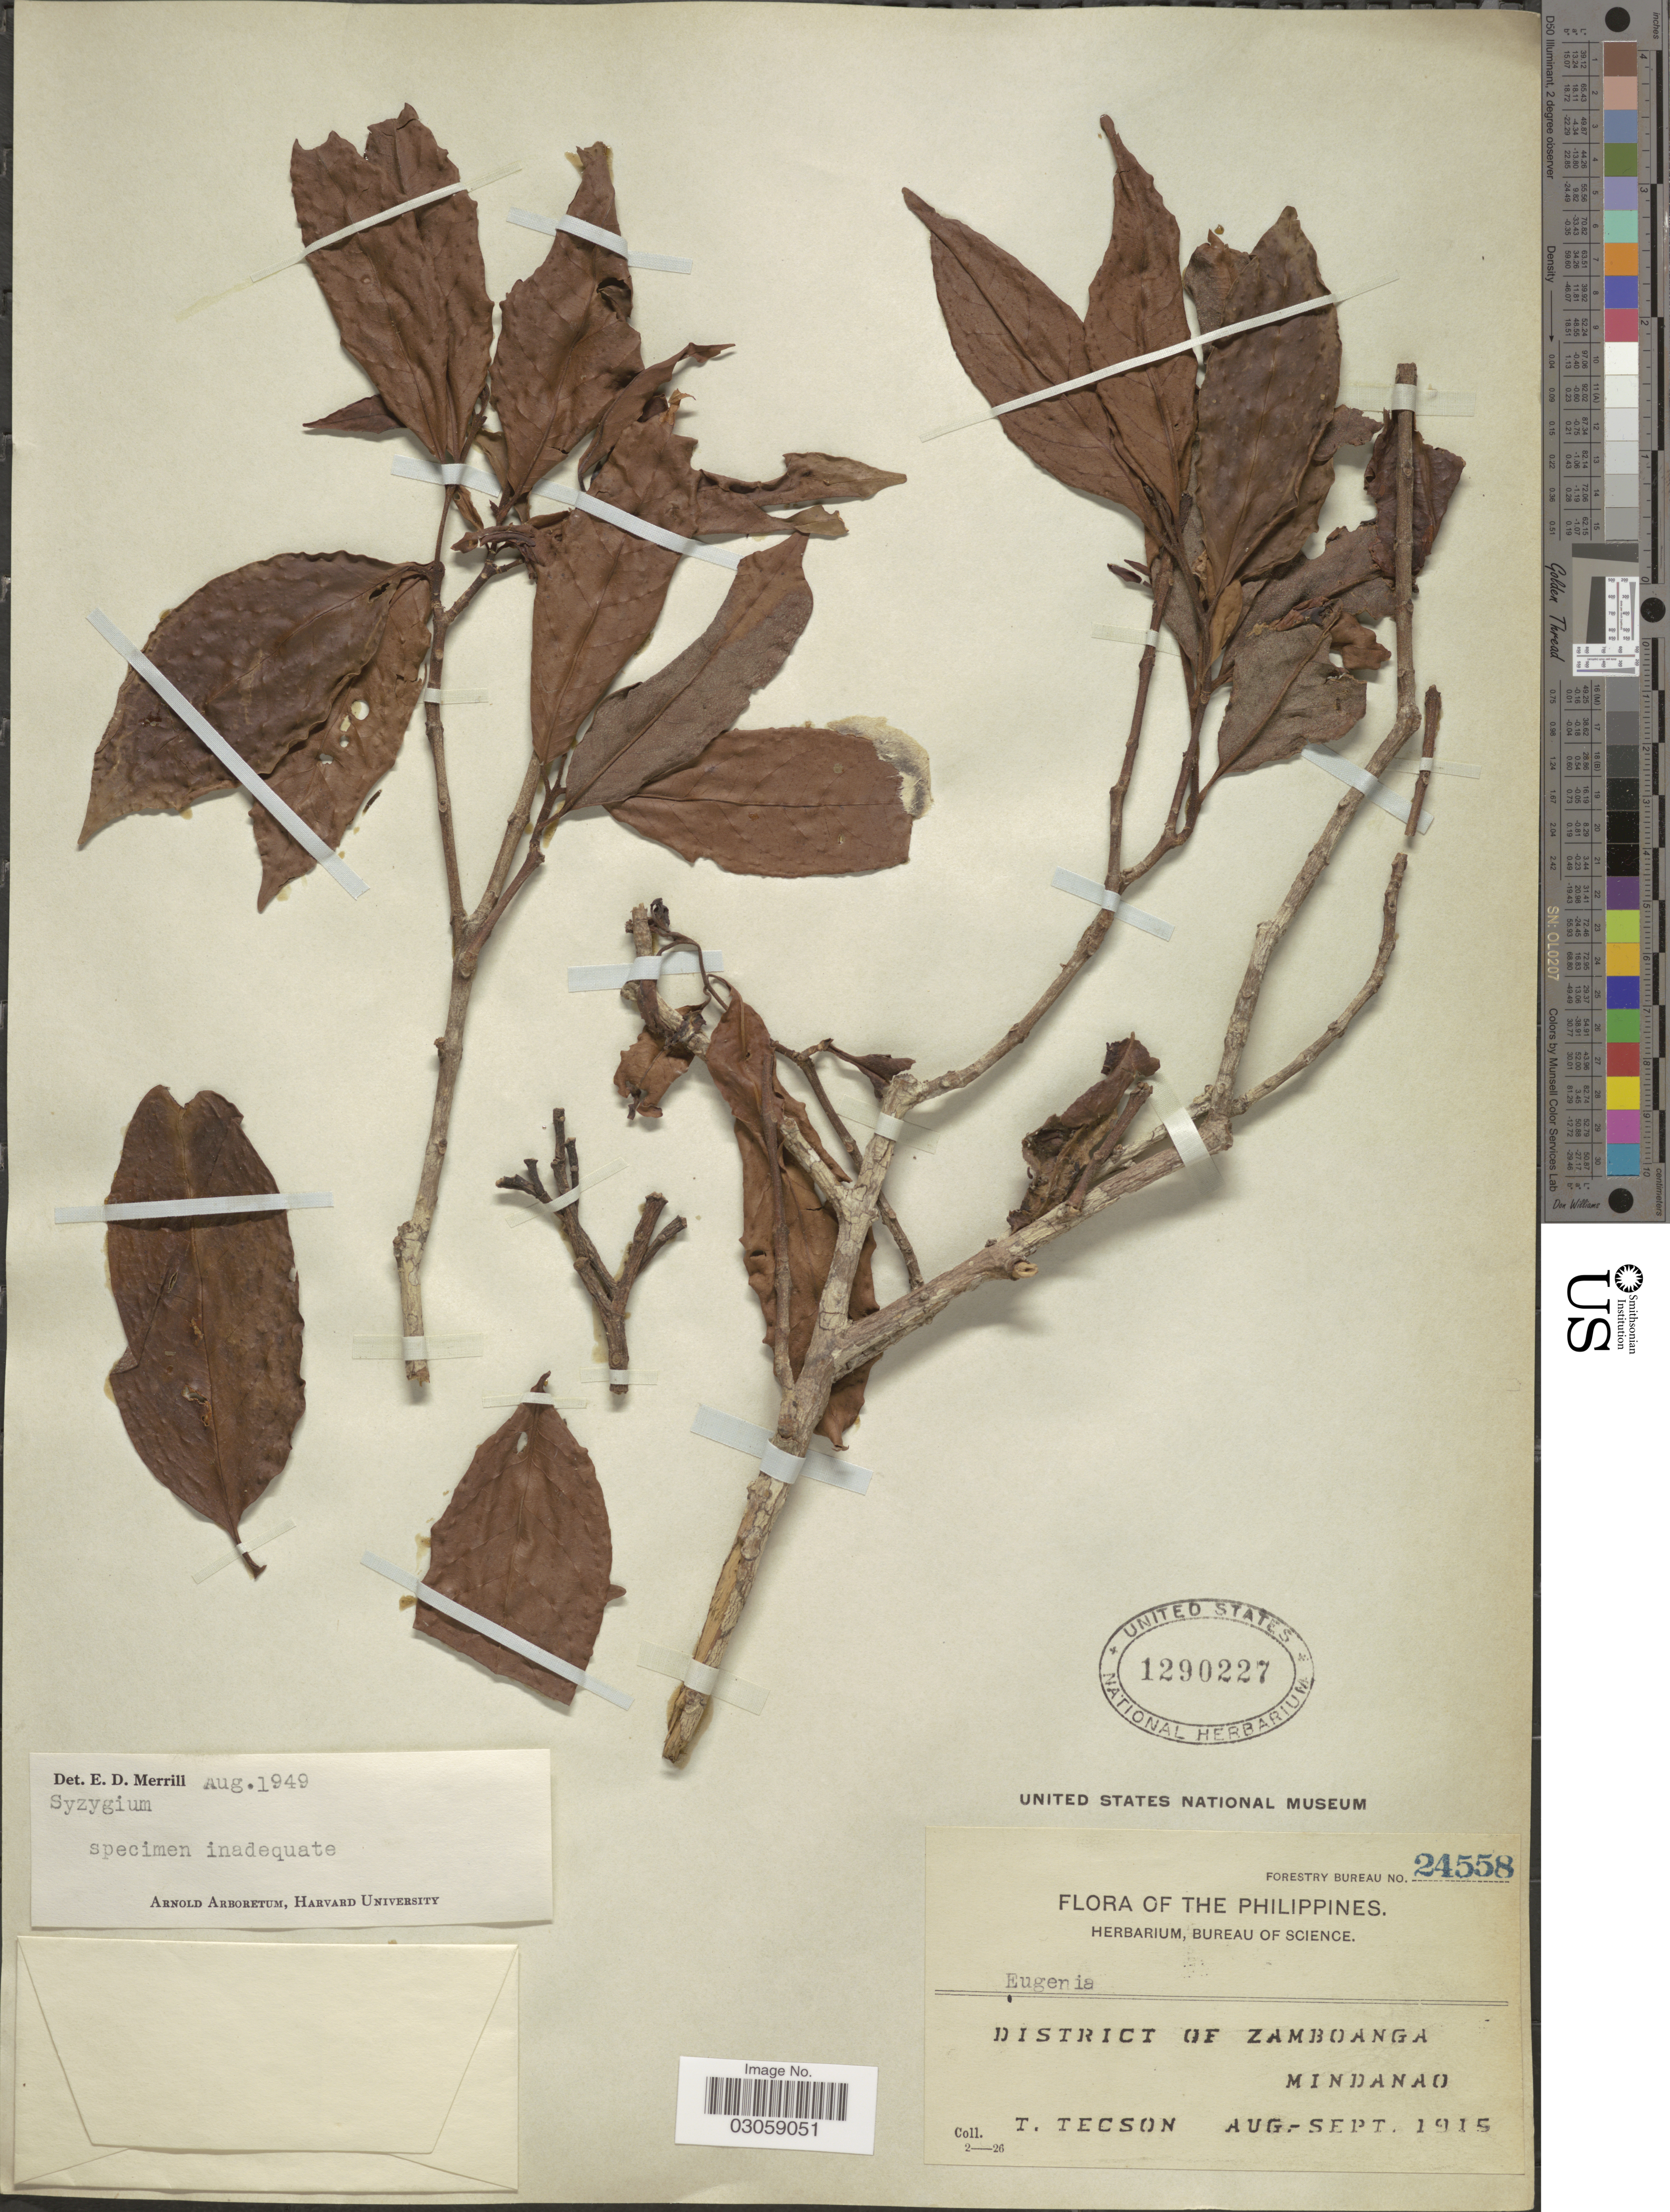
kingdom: Plantae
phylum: Tracheophyta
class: Magnoliopsida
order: Myrtales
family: Myrtaceae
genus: Syzygium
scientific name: Syzygium sp.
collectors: T. Tecson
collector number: Forestry Bureau 24558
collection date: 1915-08/1915-09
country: Philippines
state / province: Zamboanga Peninsula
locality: District of Zamboanga, Mindanao.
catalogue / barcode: US 1290227